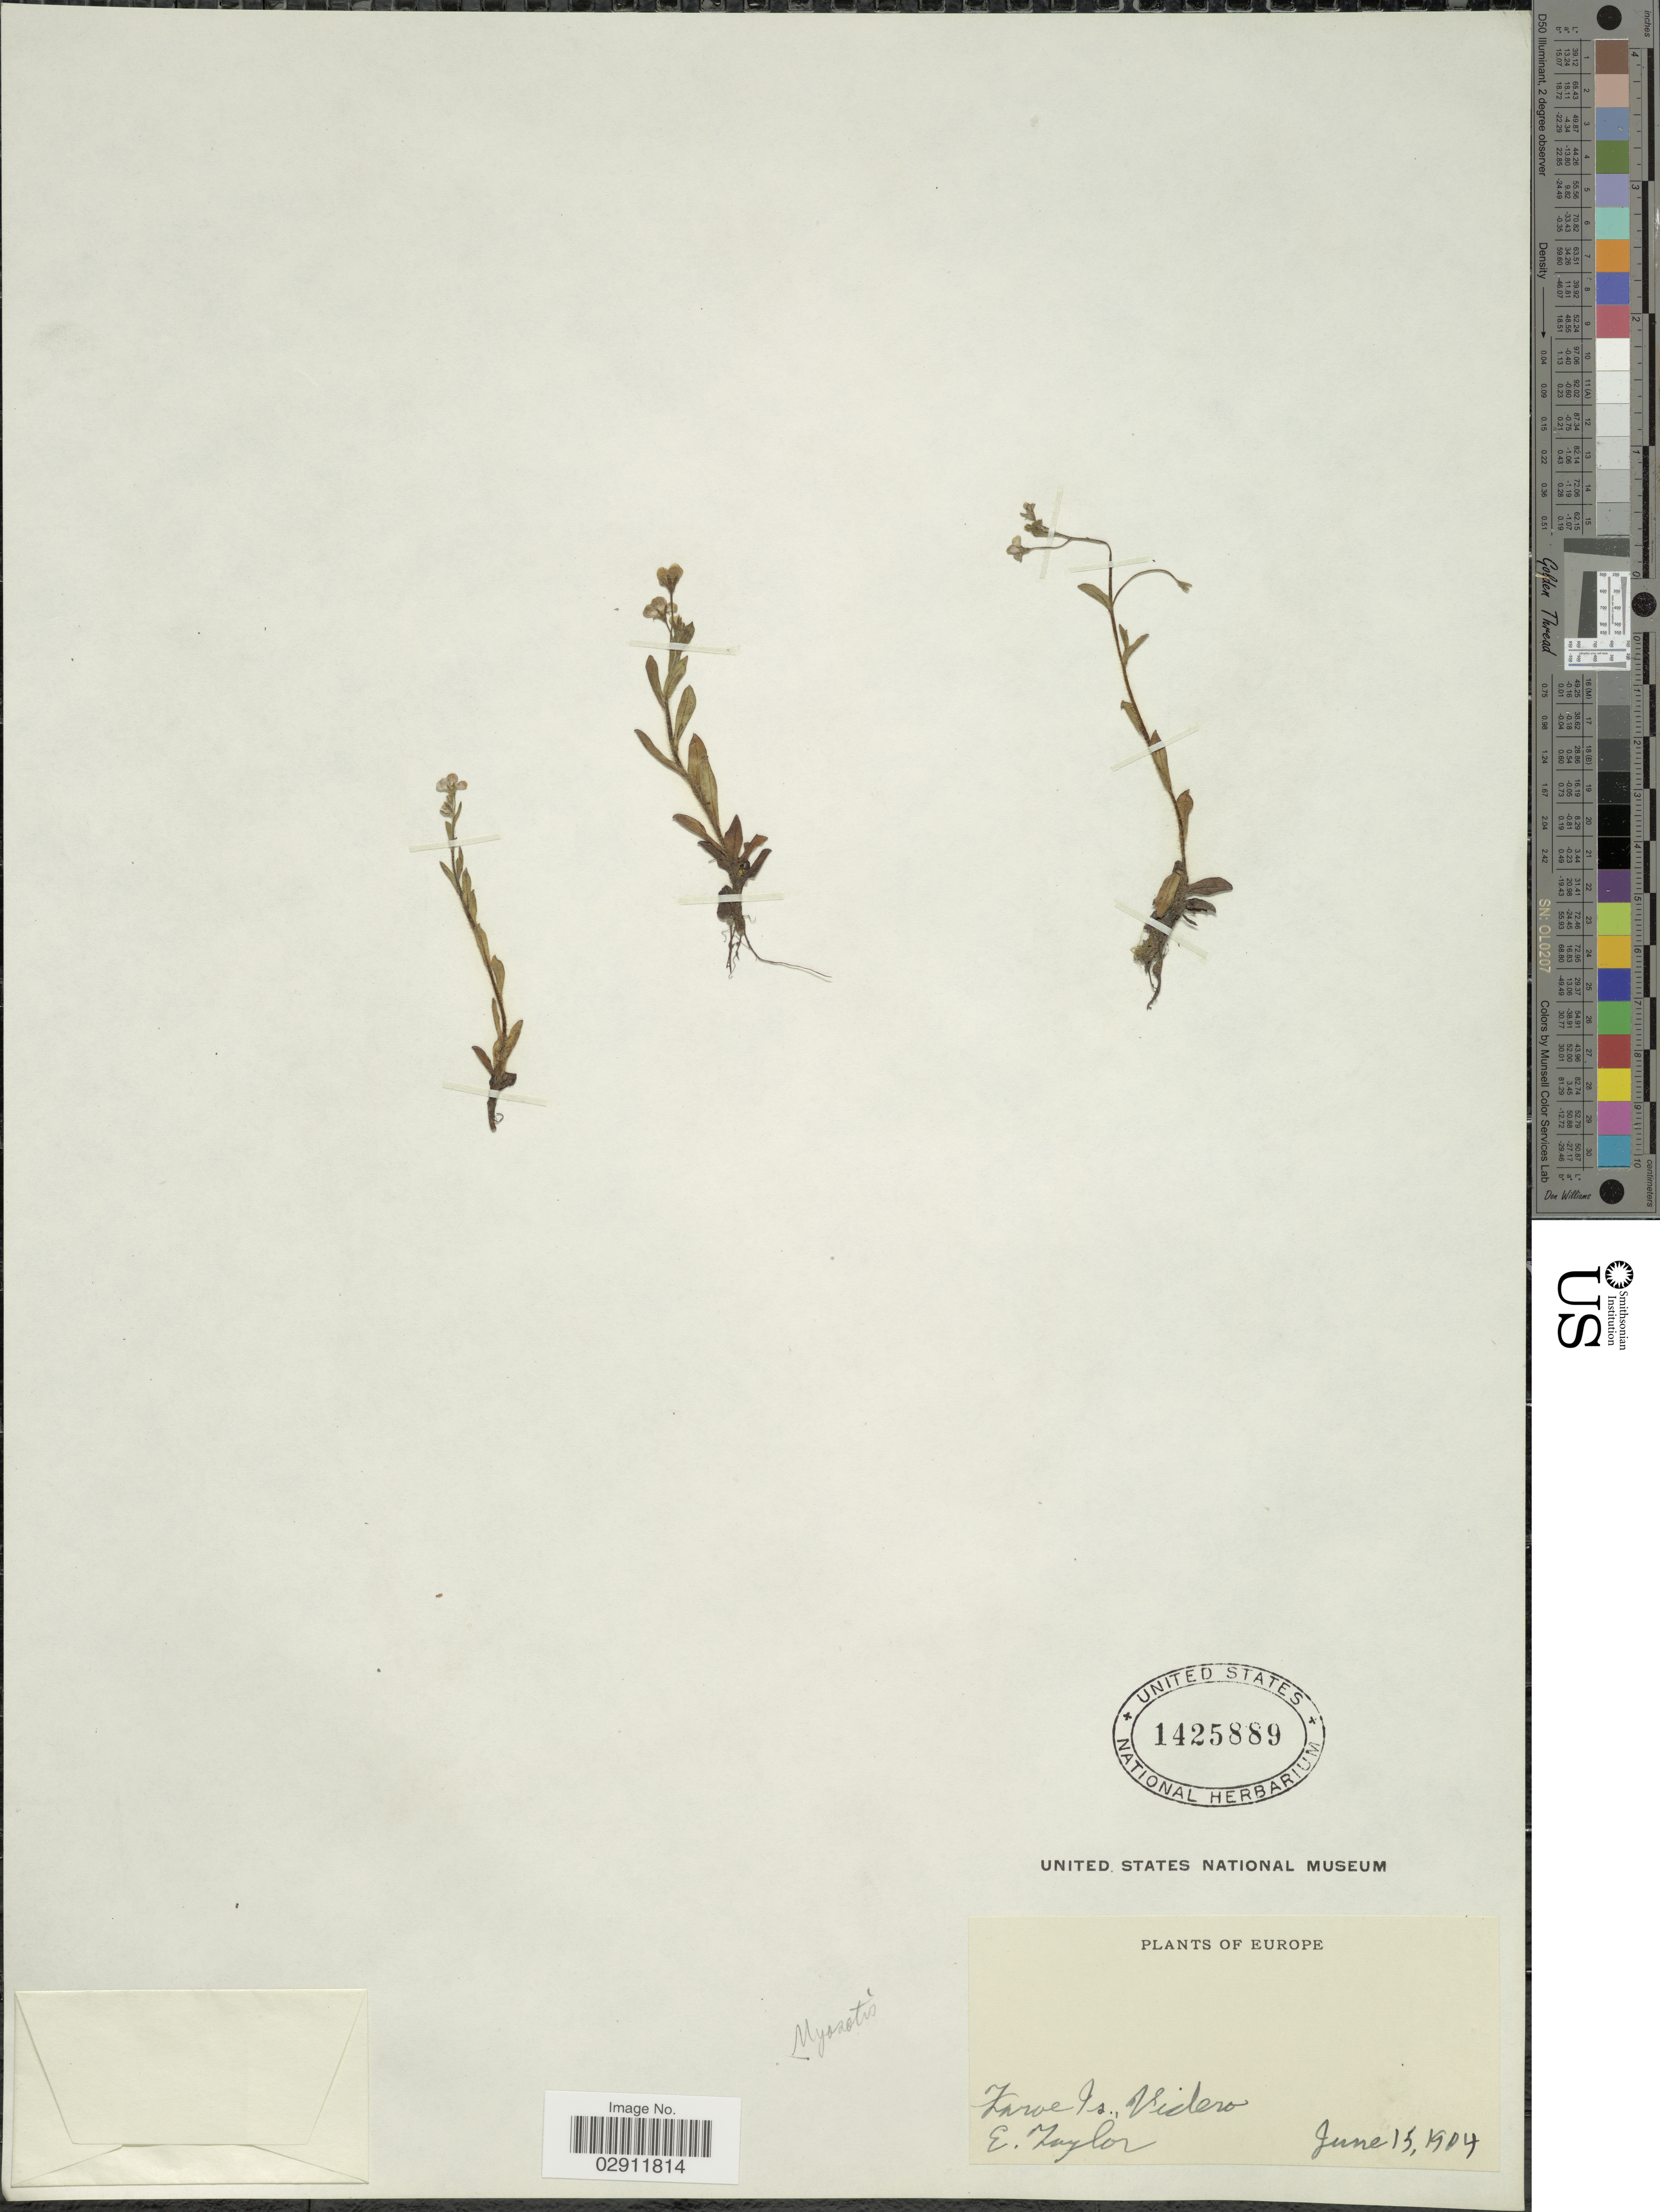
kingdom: Plantae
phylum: Tracheophyta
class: Magnoliopsida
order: Boraginales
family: Boraginaceae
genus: Myosotis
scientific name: Myosotis sp.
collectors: E. Taylor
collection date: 1904-06-15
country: Faroe Islands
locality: Europe. Faroe Is., Videro. [interpreted]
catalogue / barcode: US 1425889